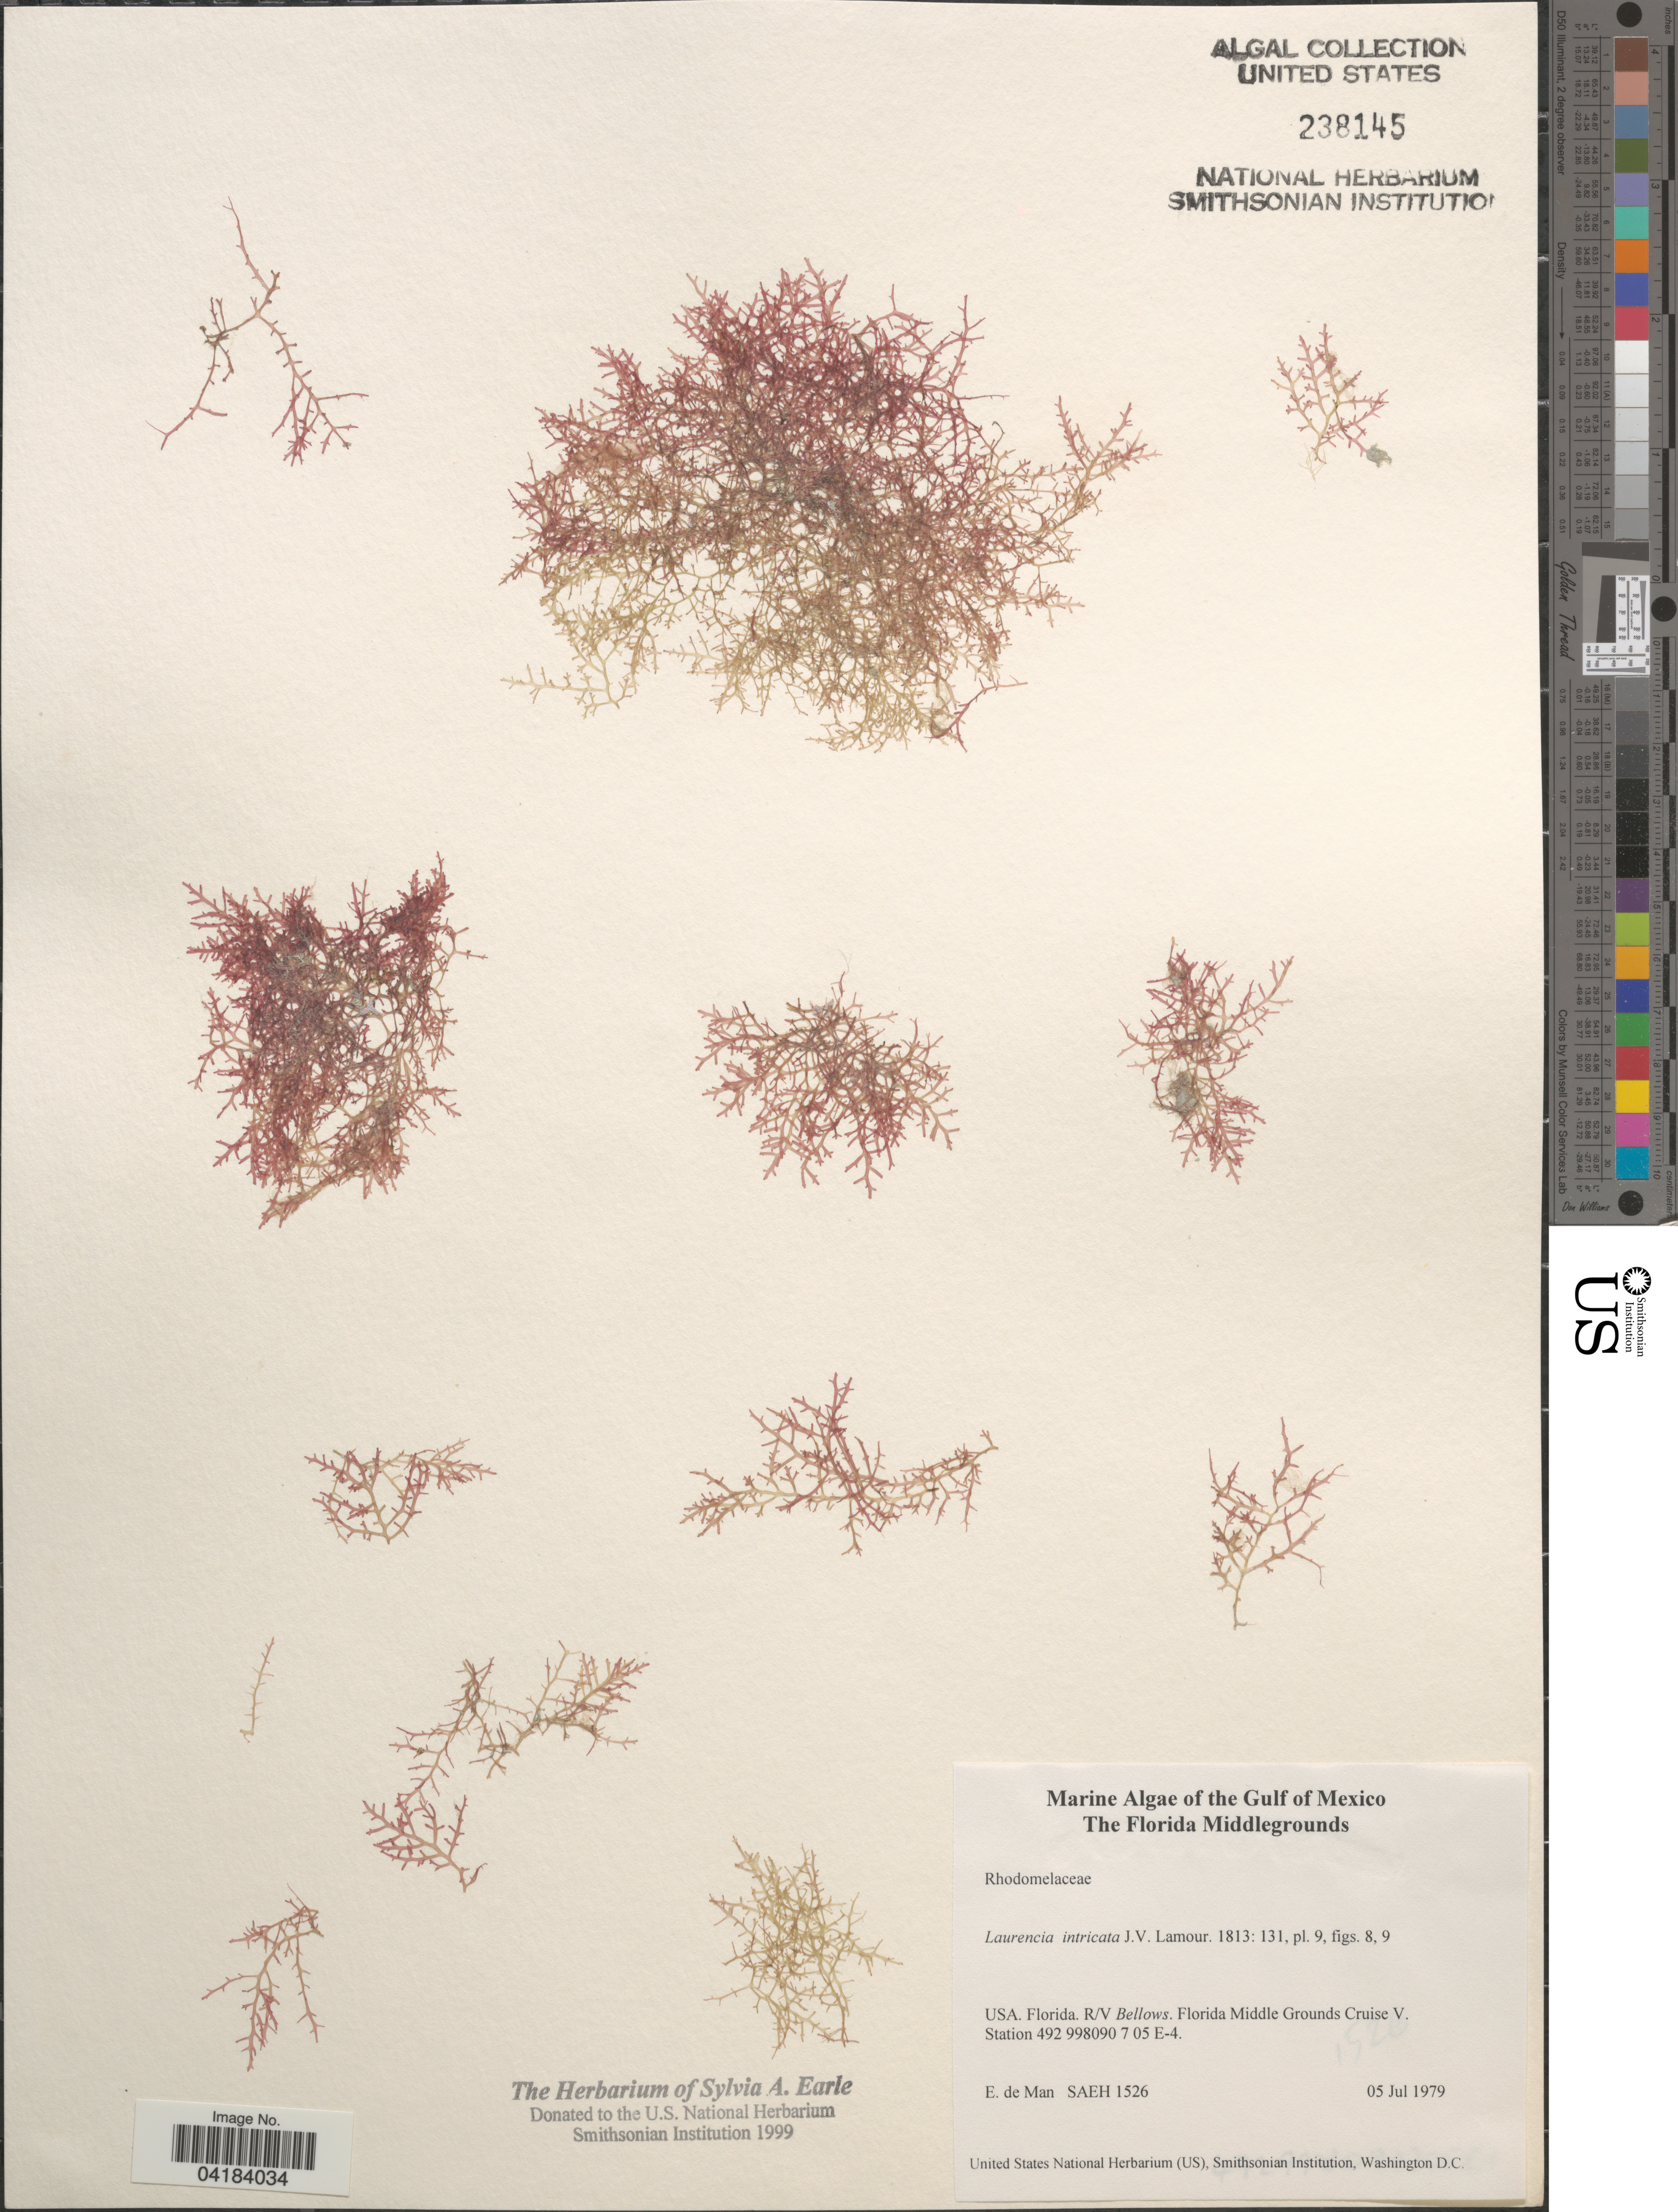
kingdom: Plantae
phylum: Rhodophyta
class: Florideophyceae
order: Ceramiales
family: Rhodomelaceae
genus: Laurencia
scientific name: Laurencia intricata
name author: J.V.Lamouroux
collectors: E. de Man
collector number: SAEH1526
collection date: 1979-07-05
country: United States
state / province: Florida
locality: The Gulf of Mexico. The Florida Middlegrounds. R/V Bellows. Florida Middle Grounds Cruise V. Station 492 998090 7 05 E-4.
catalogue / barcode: US 238145